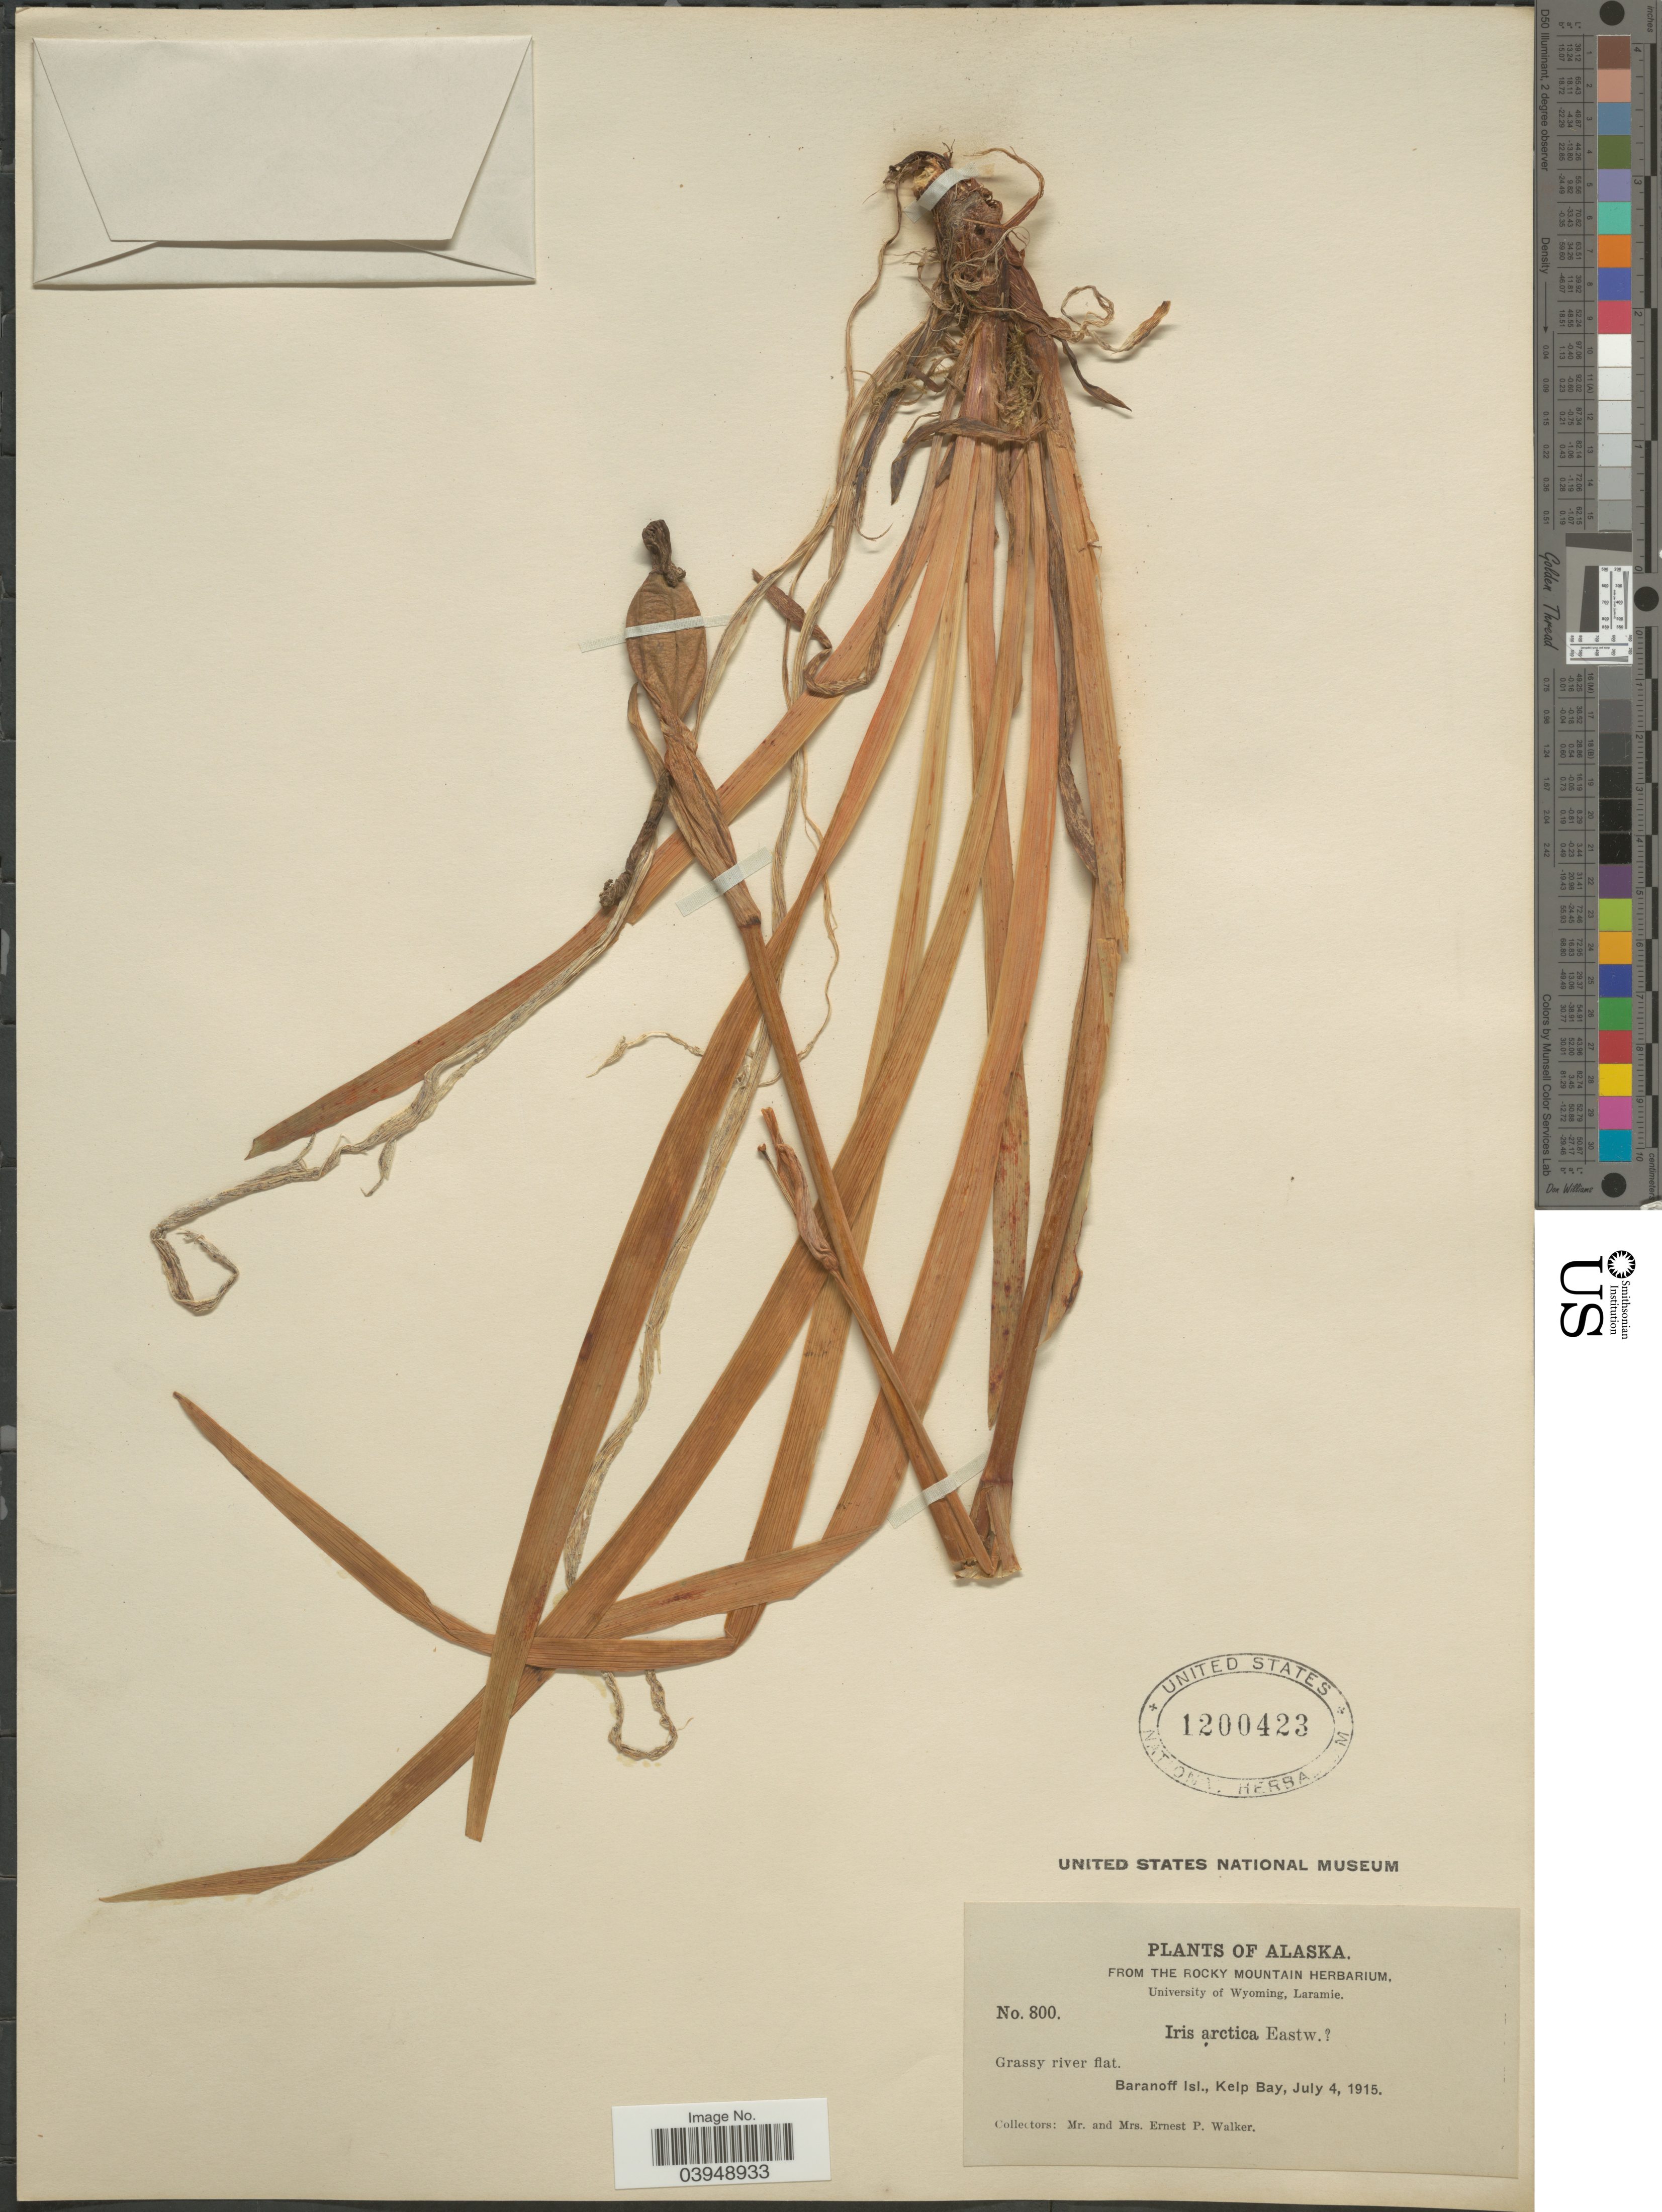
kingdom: Plantae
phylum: Tracheophyta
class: Liliopsida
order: Asparagales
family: Iridaceae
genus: Iris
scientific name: Iris setosa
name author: Pall. ex Link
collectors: E. P. Walker & E. Walker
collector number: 800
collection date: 1915-07-04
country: United States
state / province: Alaska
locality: Baranoff Isl., Kelp Bay.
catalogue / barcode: US 1200423